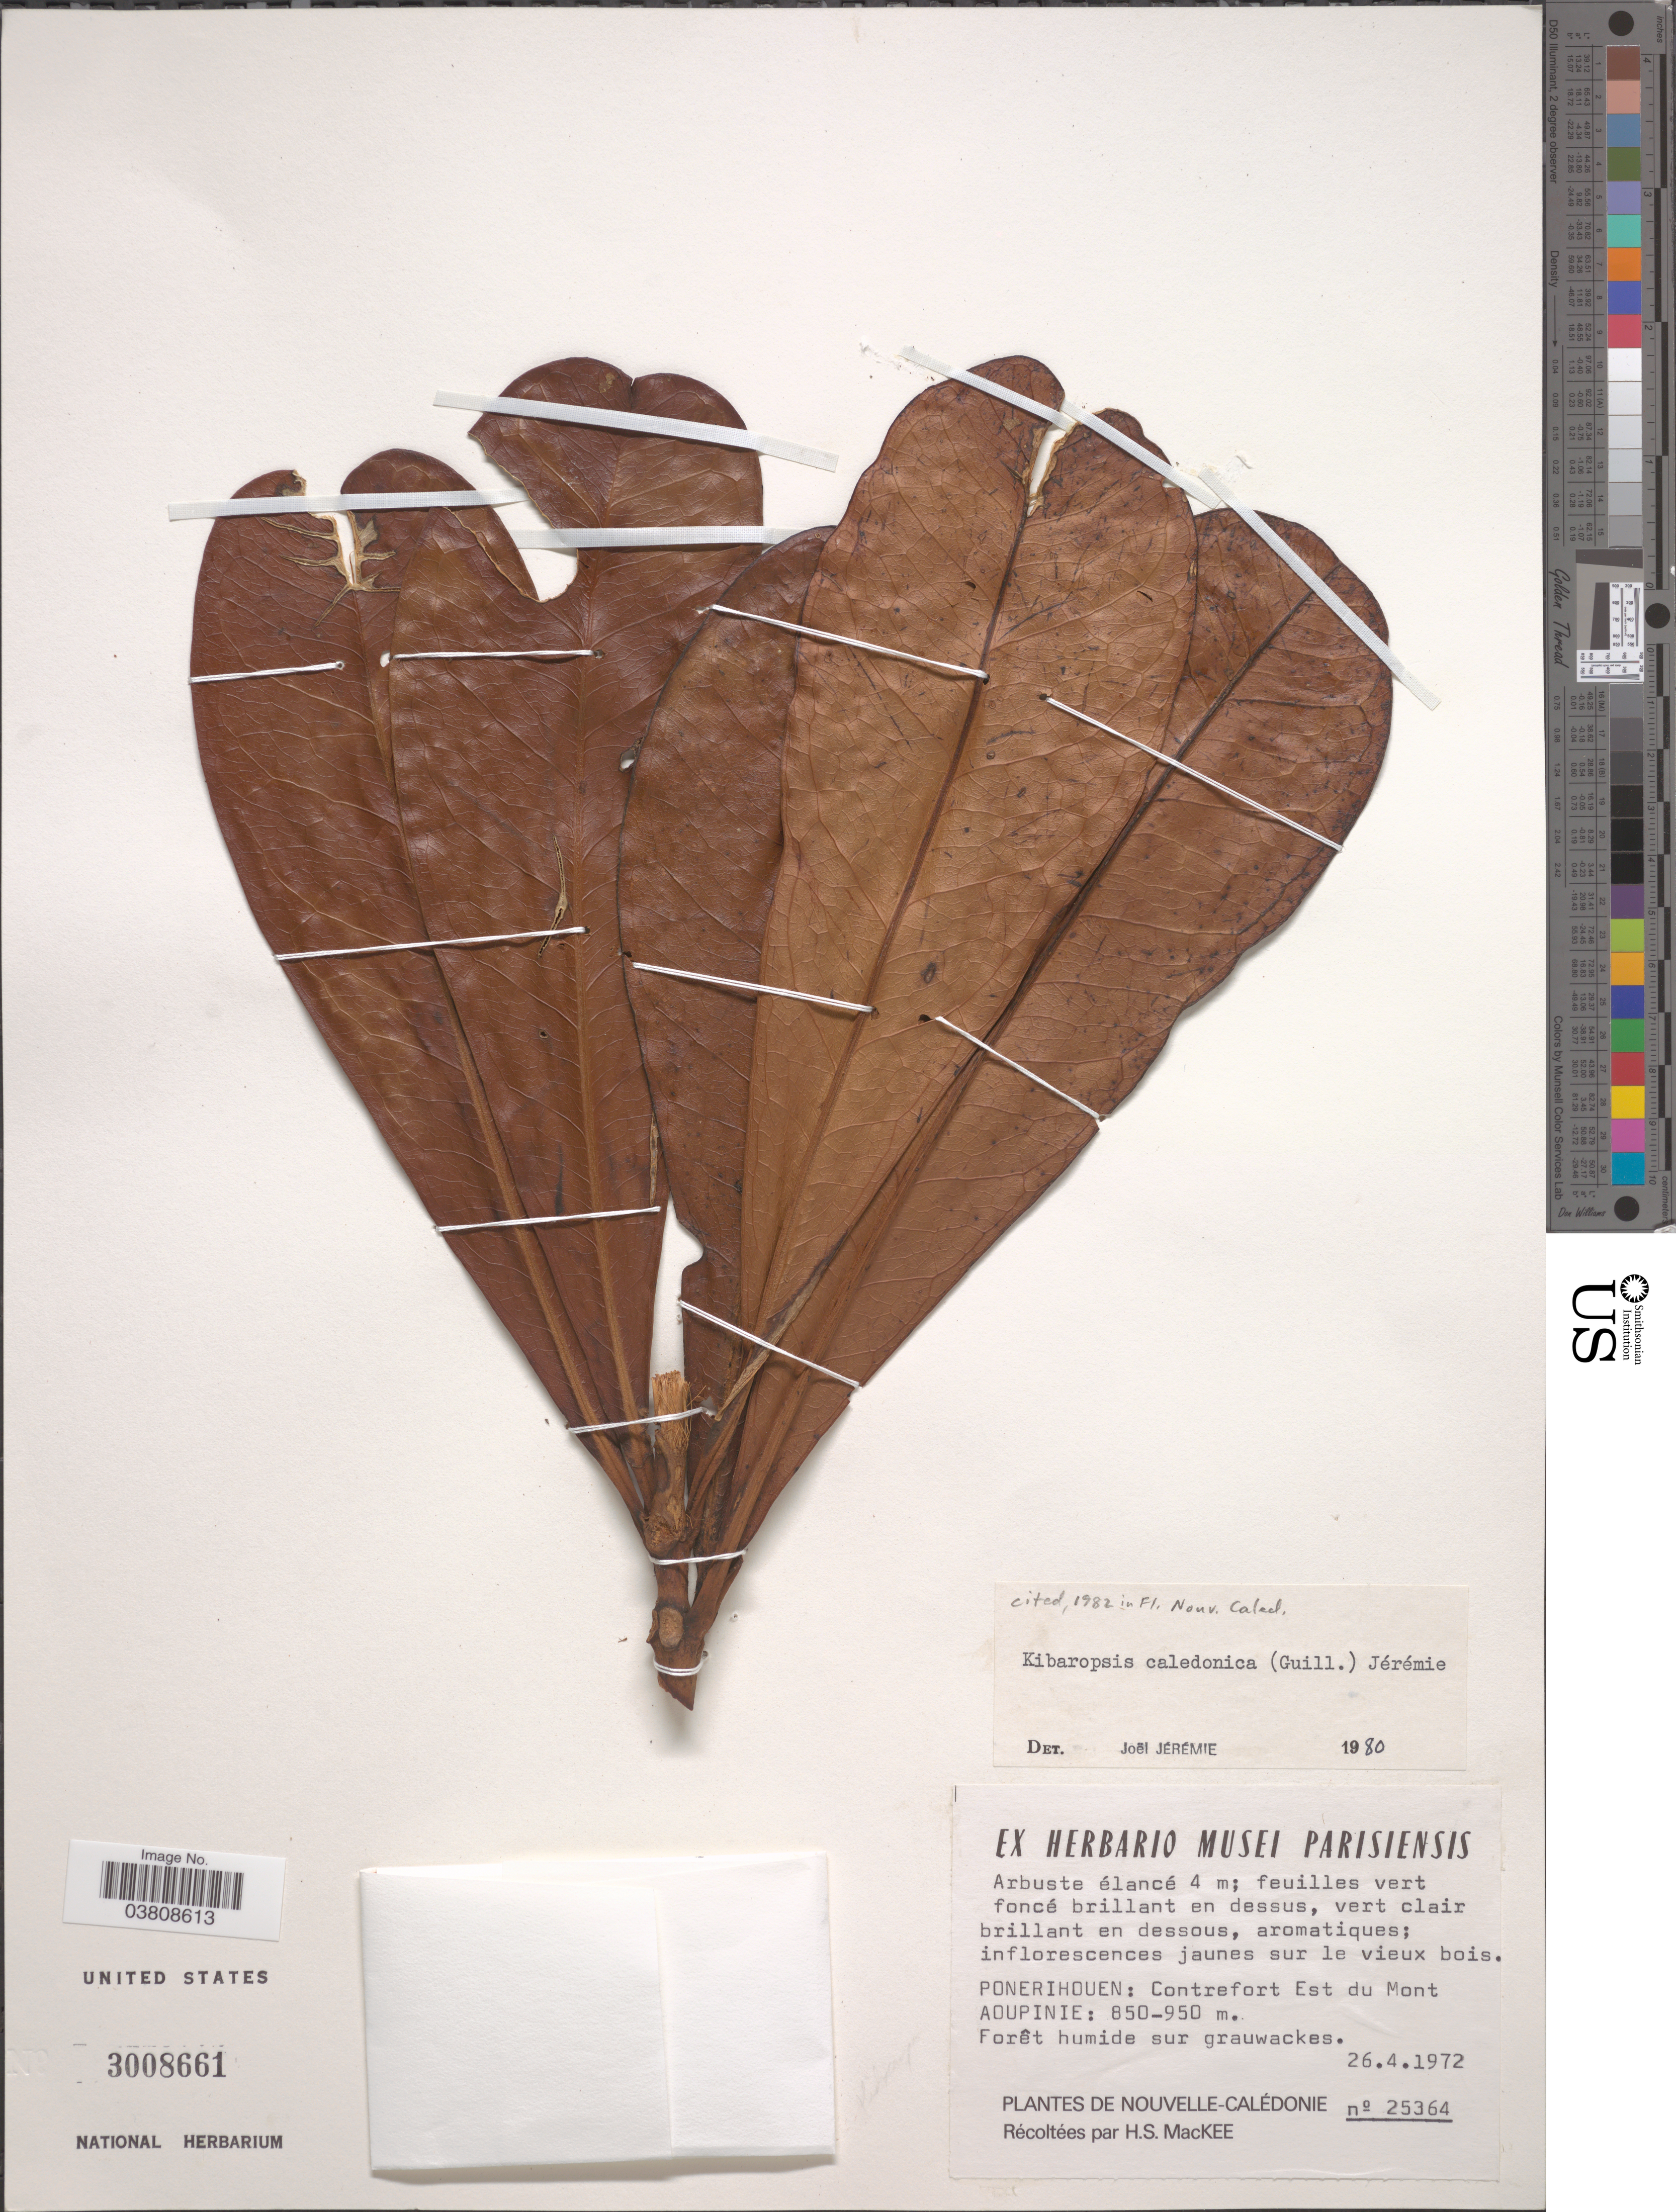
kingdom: Plantae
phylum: Tracheophyta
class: Magnoliopsida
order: Laurales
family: Monimiaceae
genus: Kibaropsis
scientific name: Kibaropsis caledonica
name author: (Guillaumin) Jérémie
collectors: H. S. MacKee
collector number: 25364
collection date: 1972-04-26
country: New Caledonia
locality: Ponerihouen: Contrefort Est du Mont Aoupinie. Nouvelle- Calédonie.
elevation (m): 850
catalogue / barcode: US 3008661